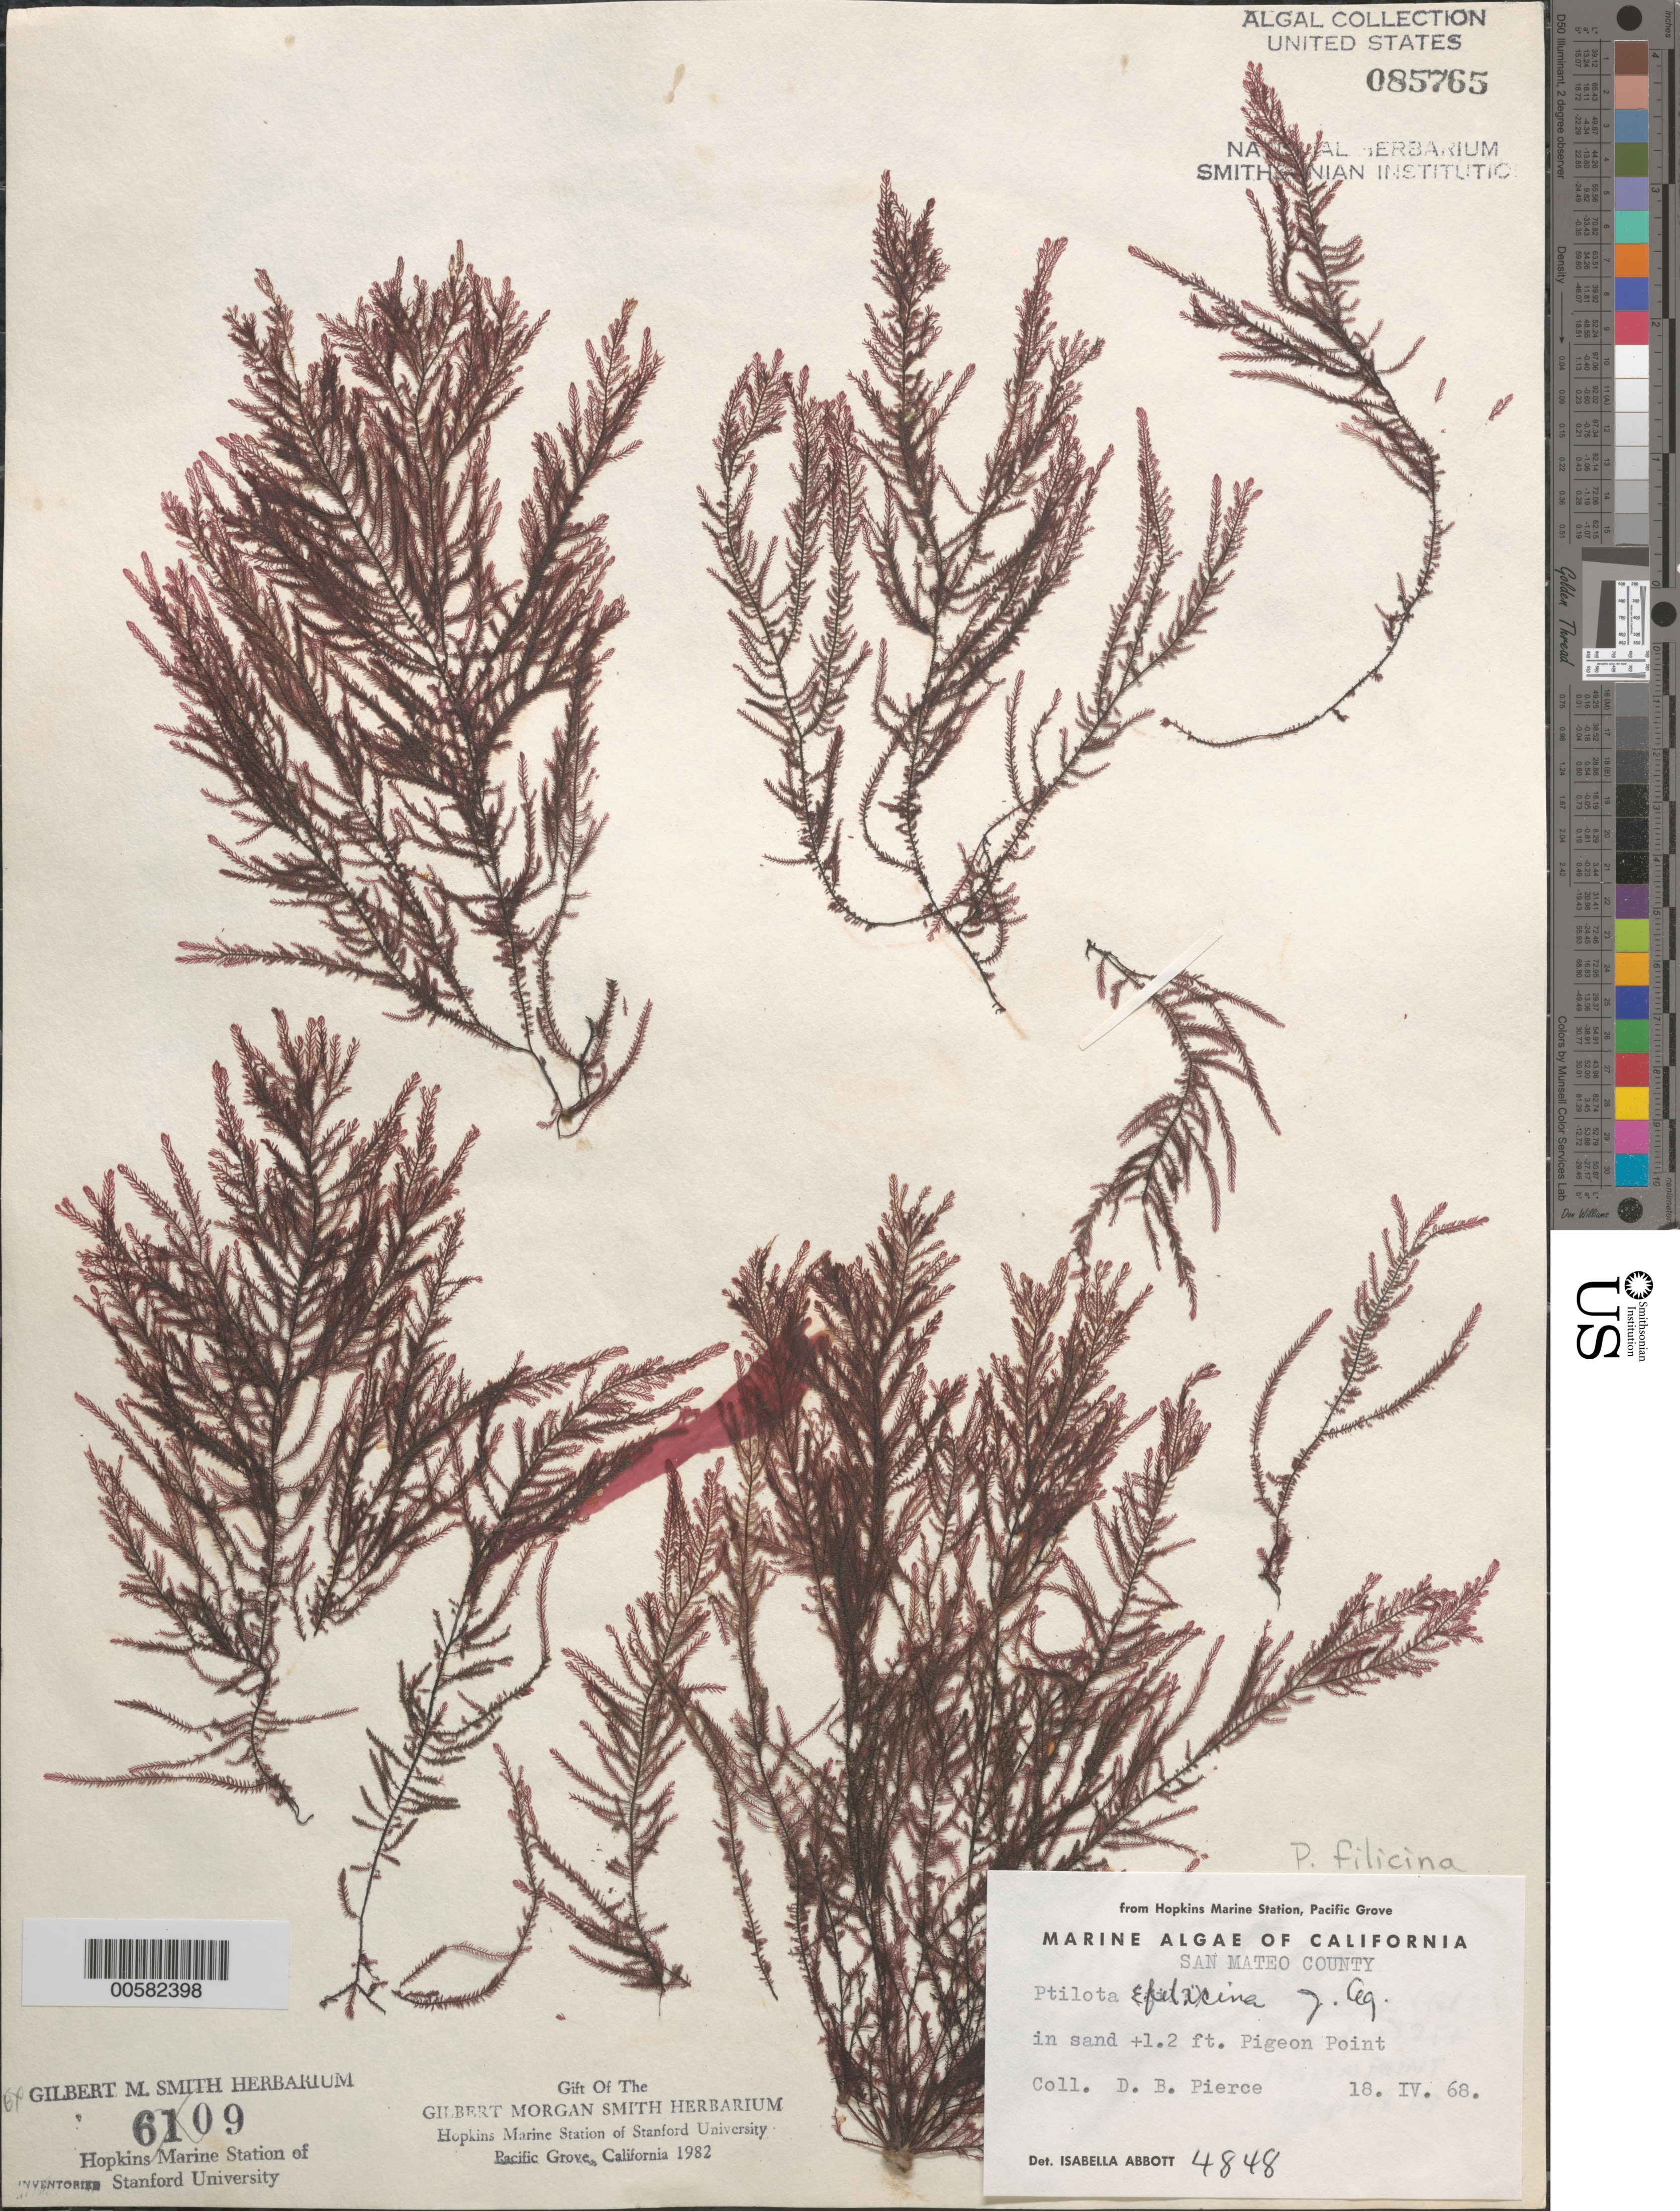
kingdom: Plantae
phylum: Rhodophyta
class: Florideophyceae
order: Ceramiales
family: Wrangeliaceae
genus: Ptilota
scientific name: Ptilota filicina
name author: J. Agardh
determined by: Abbott, Isabella A.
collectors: D. Pierce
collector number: IAA 4848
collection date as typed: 18 Apr 1968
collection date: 1968-04-18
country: United States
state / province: California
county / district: San Mateo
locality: Pigeon Point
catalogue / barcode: US 85765